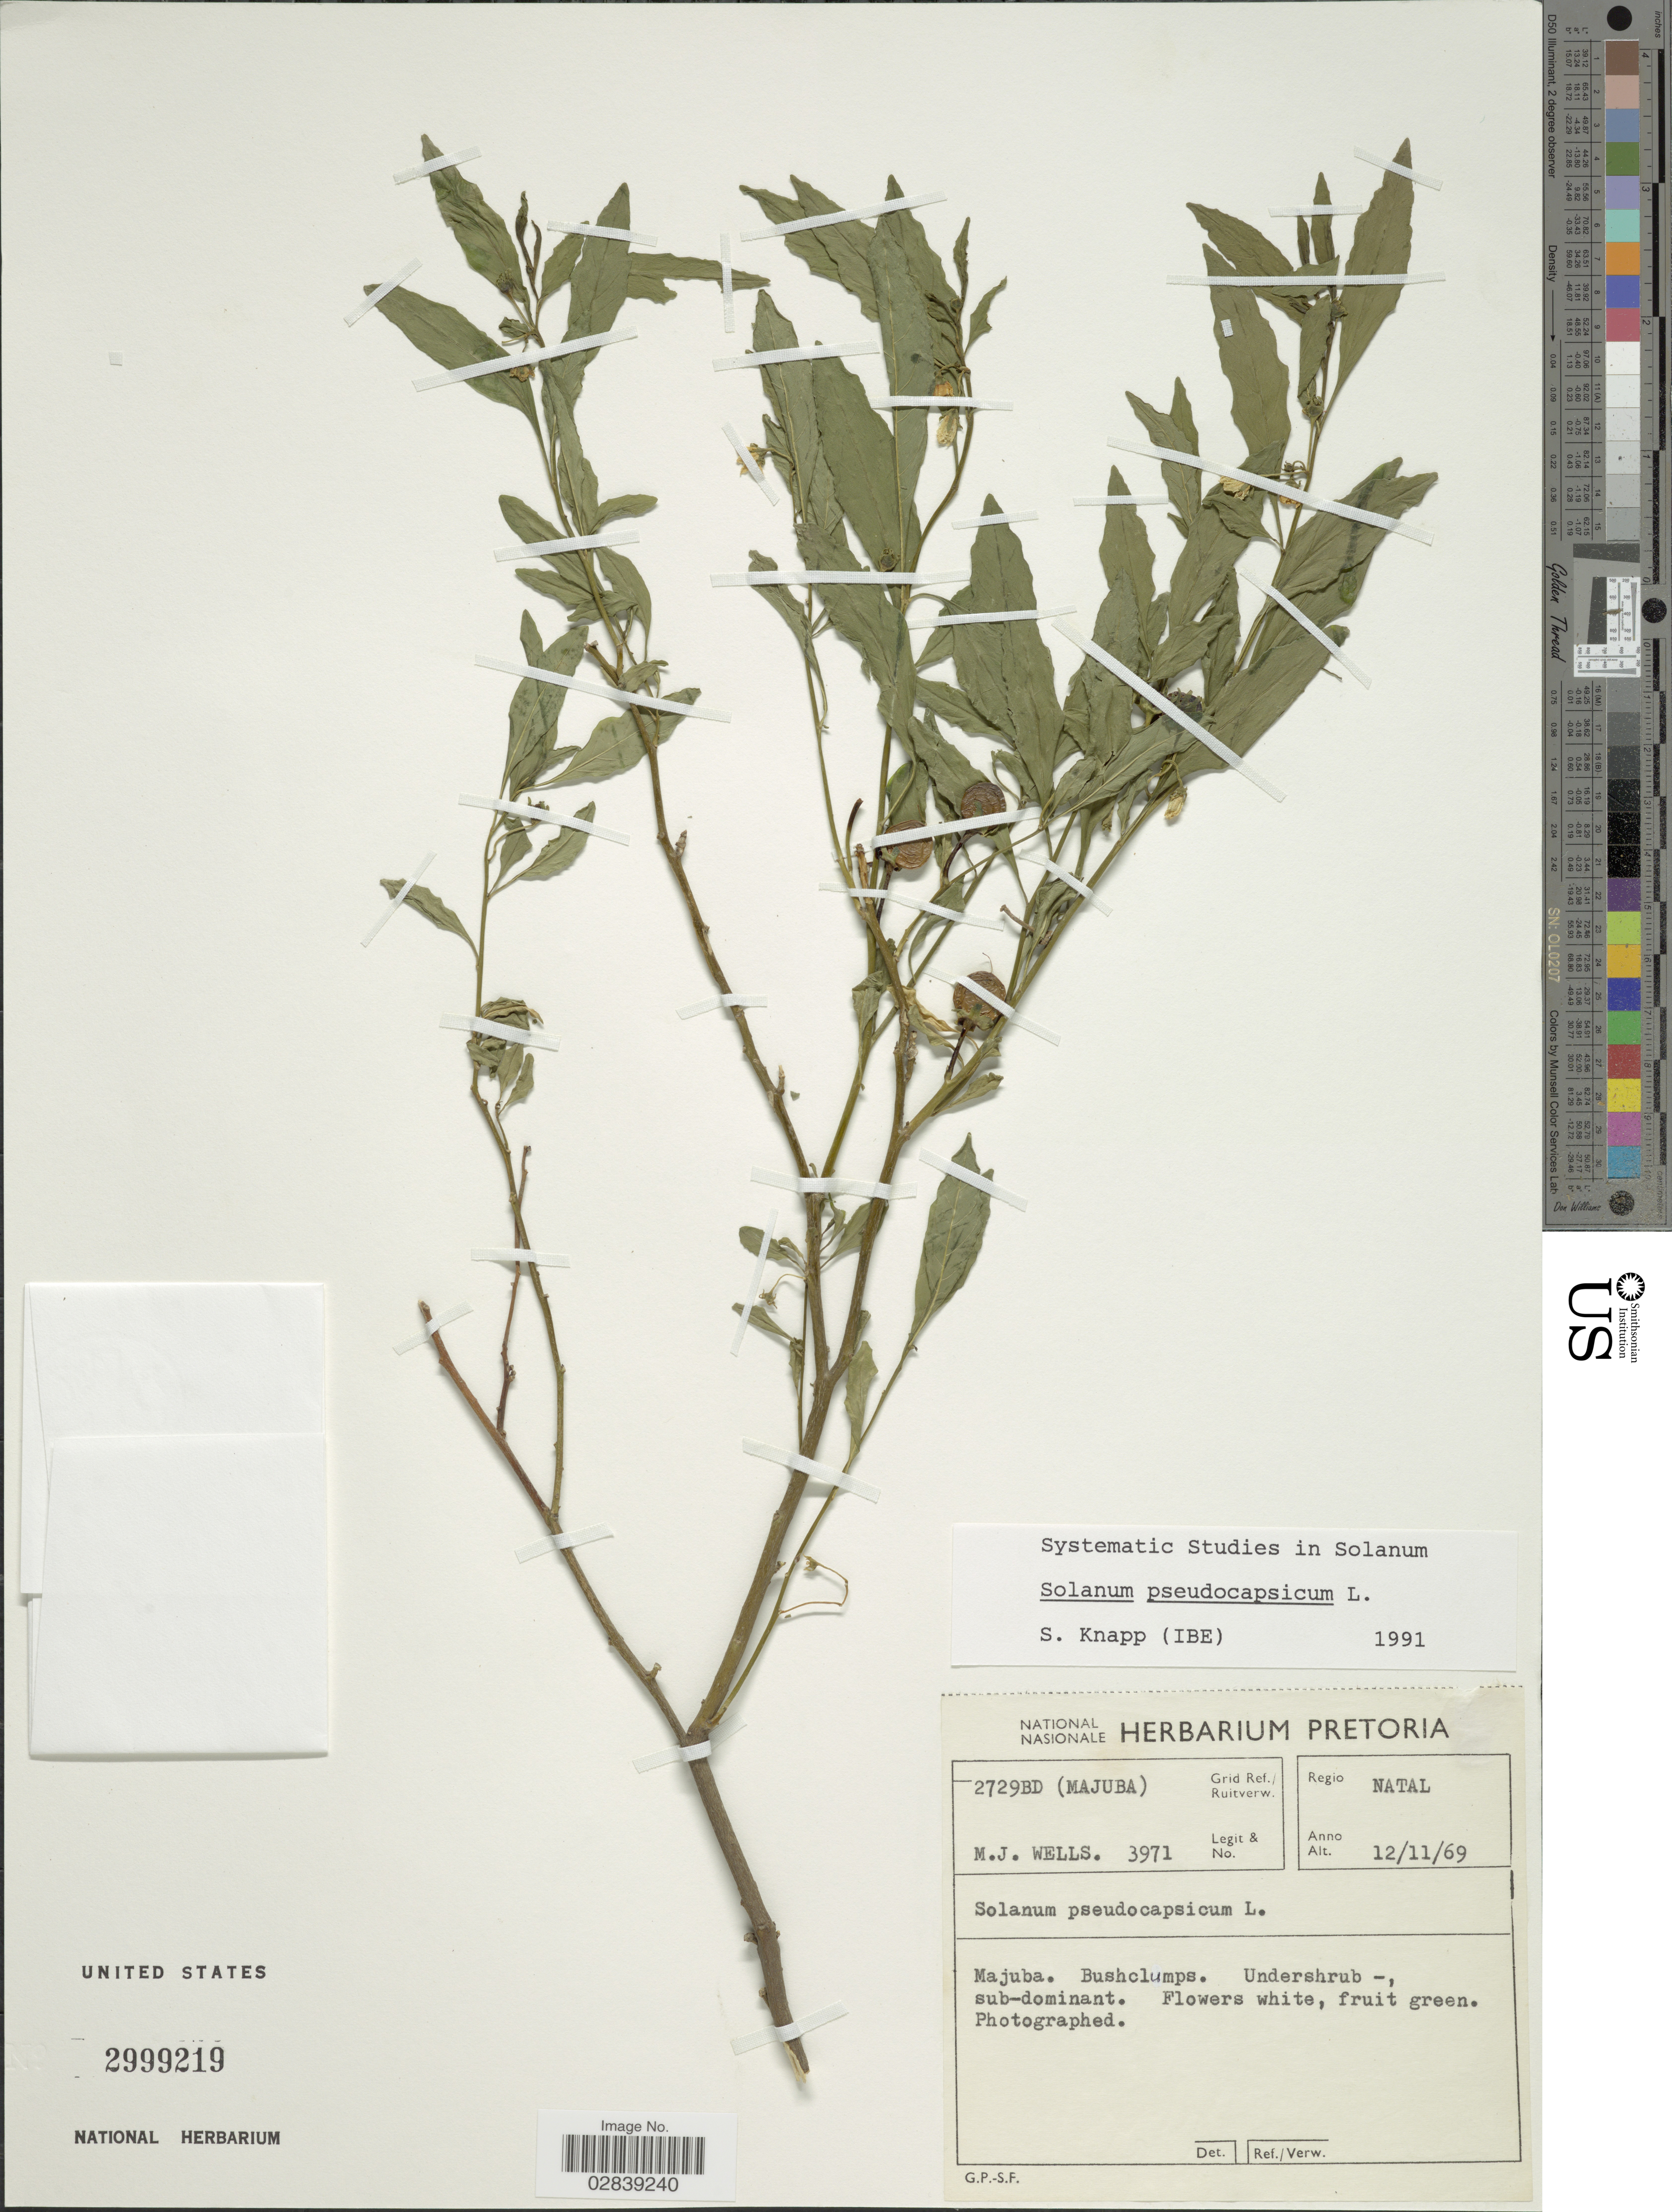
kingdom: Plantae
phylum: Tracheophyta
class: Magnoliopsida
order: Solanales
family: Solanaceae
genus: Solanum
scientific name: Solanum pseudocapsicum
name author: L.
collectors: M. Wells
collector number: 3971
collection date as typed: Transcribed d/m/y: 12/11/69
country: South Africa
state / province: KwaZulu-Natal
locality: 2729BD (Majuba) Grid Ref./ Ruitverw., Regio Natal, Majuba.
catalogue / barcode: US 2999219